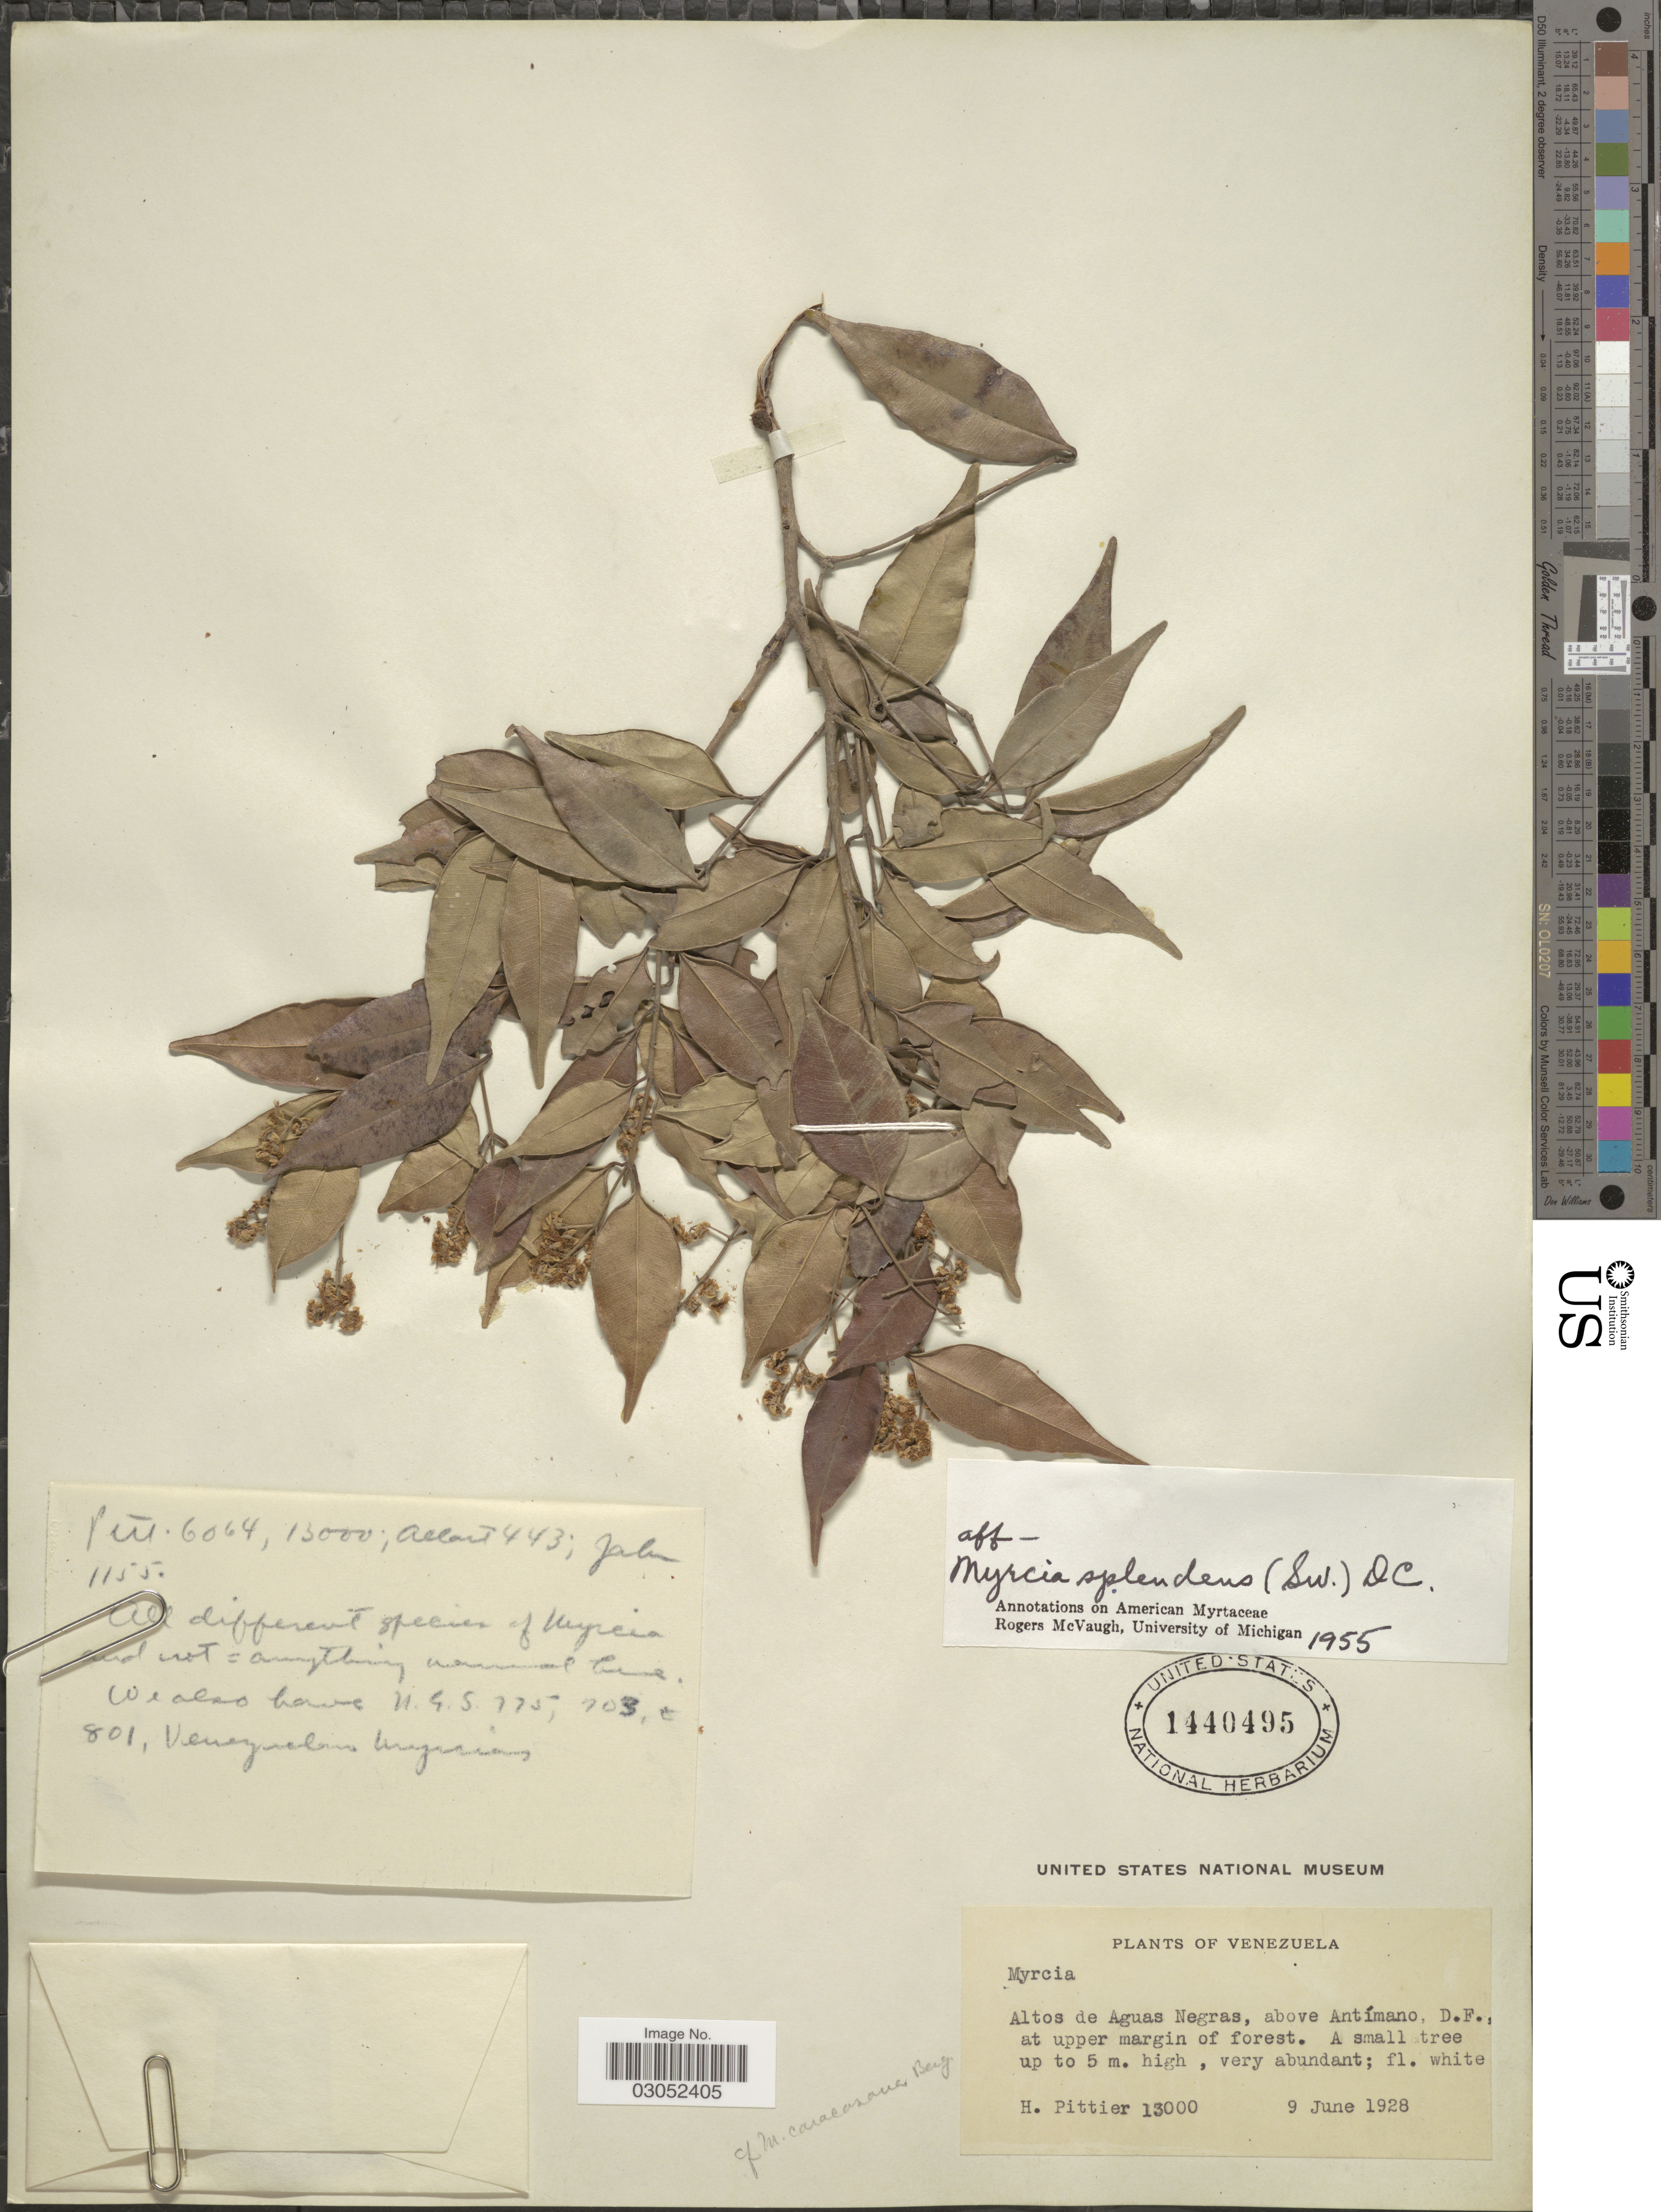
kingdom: Plantae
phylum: Tracheophyta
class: Magnoliopsida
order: Myrtales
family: Myrtaceae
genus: Myrcia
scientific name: Myrcia splendens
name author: (Sw.) DC.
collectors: H. F. Pittier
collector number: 13000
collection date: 1928-06-09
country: Venezuela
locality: Altos de Aguas Negras, above Antímano, D.F.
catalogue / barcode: US 1440495